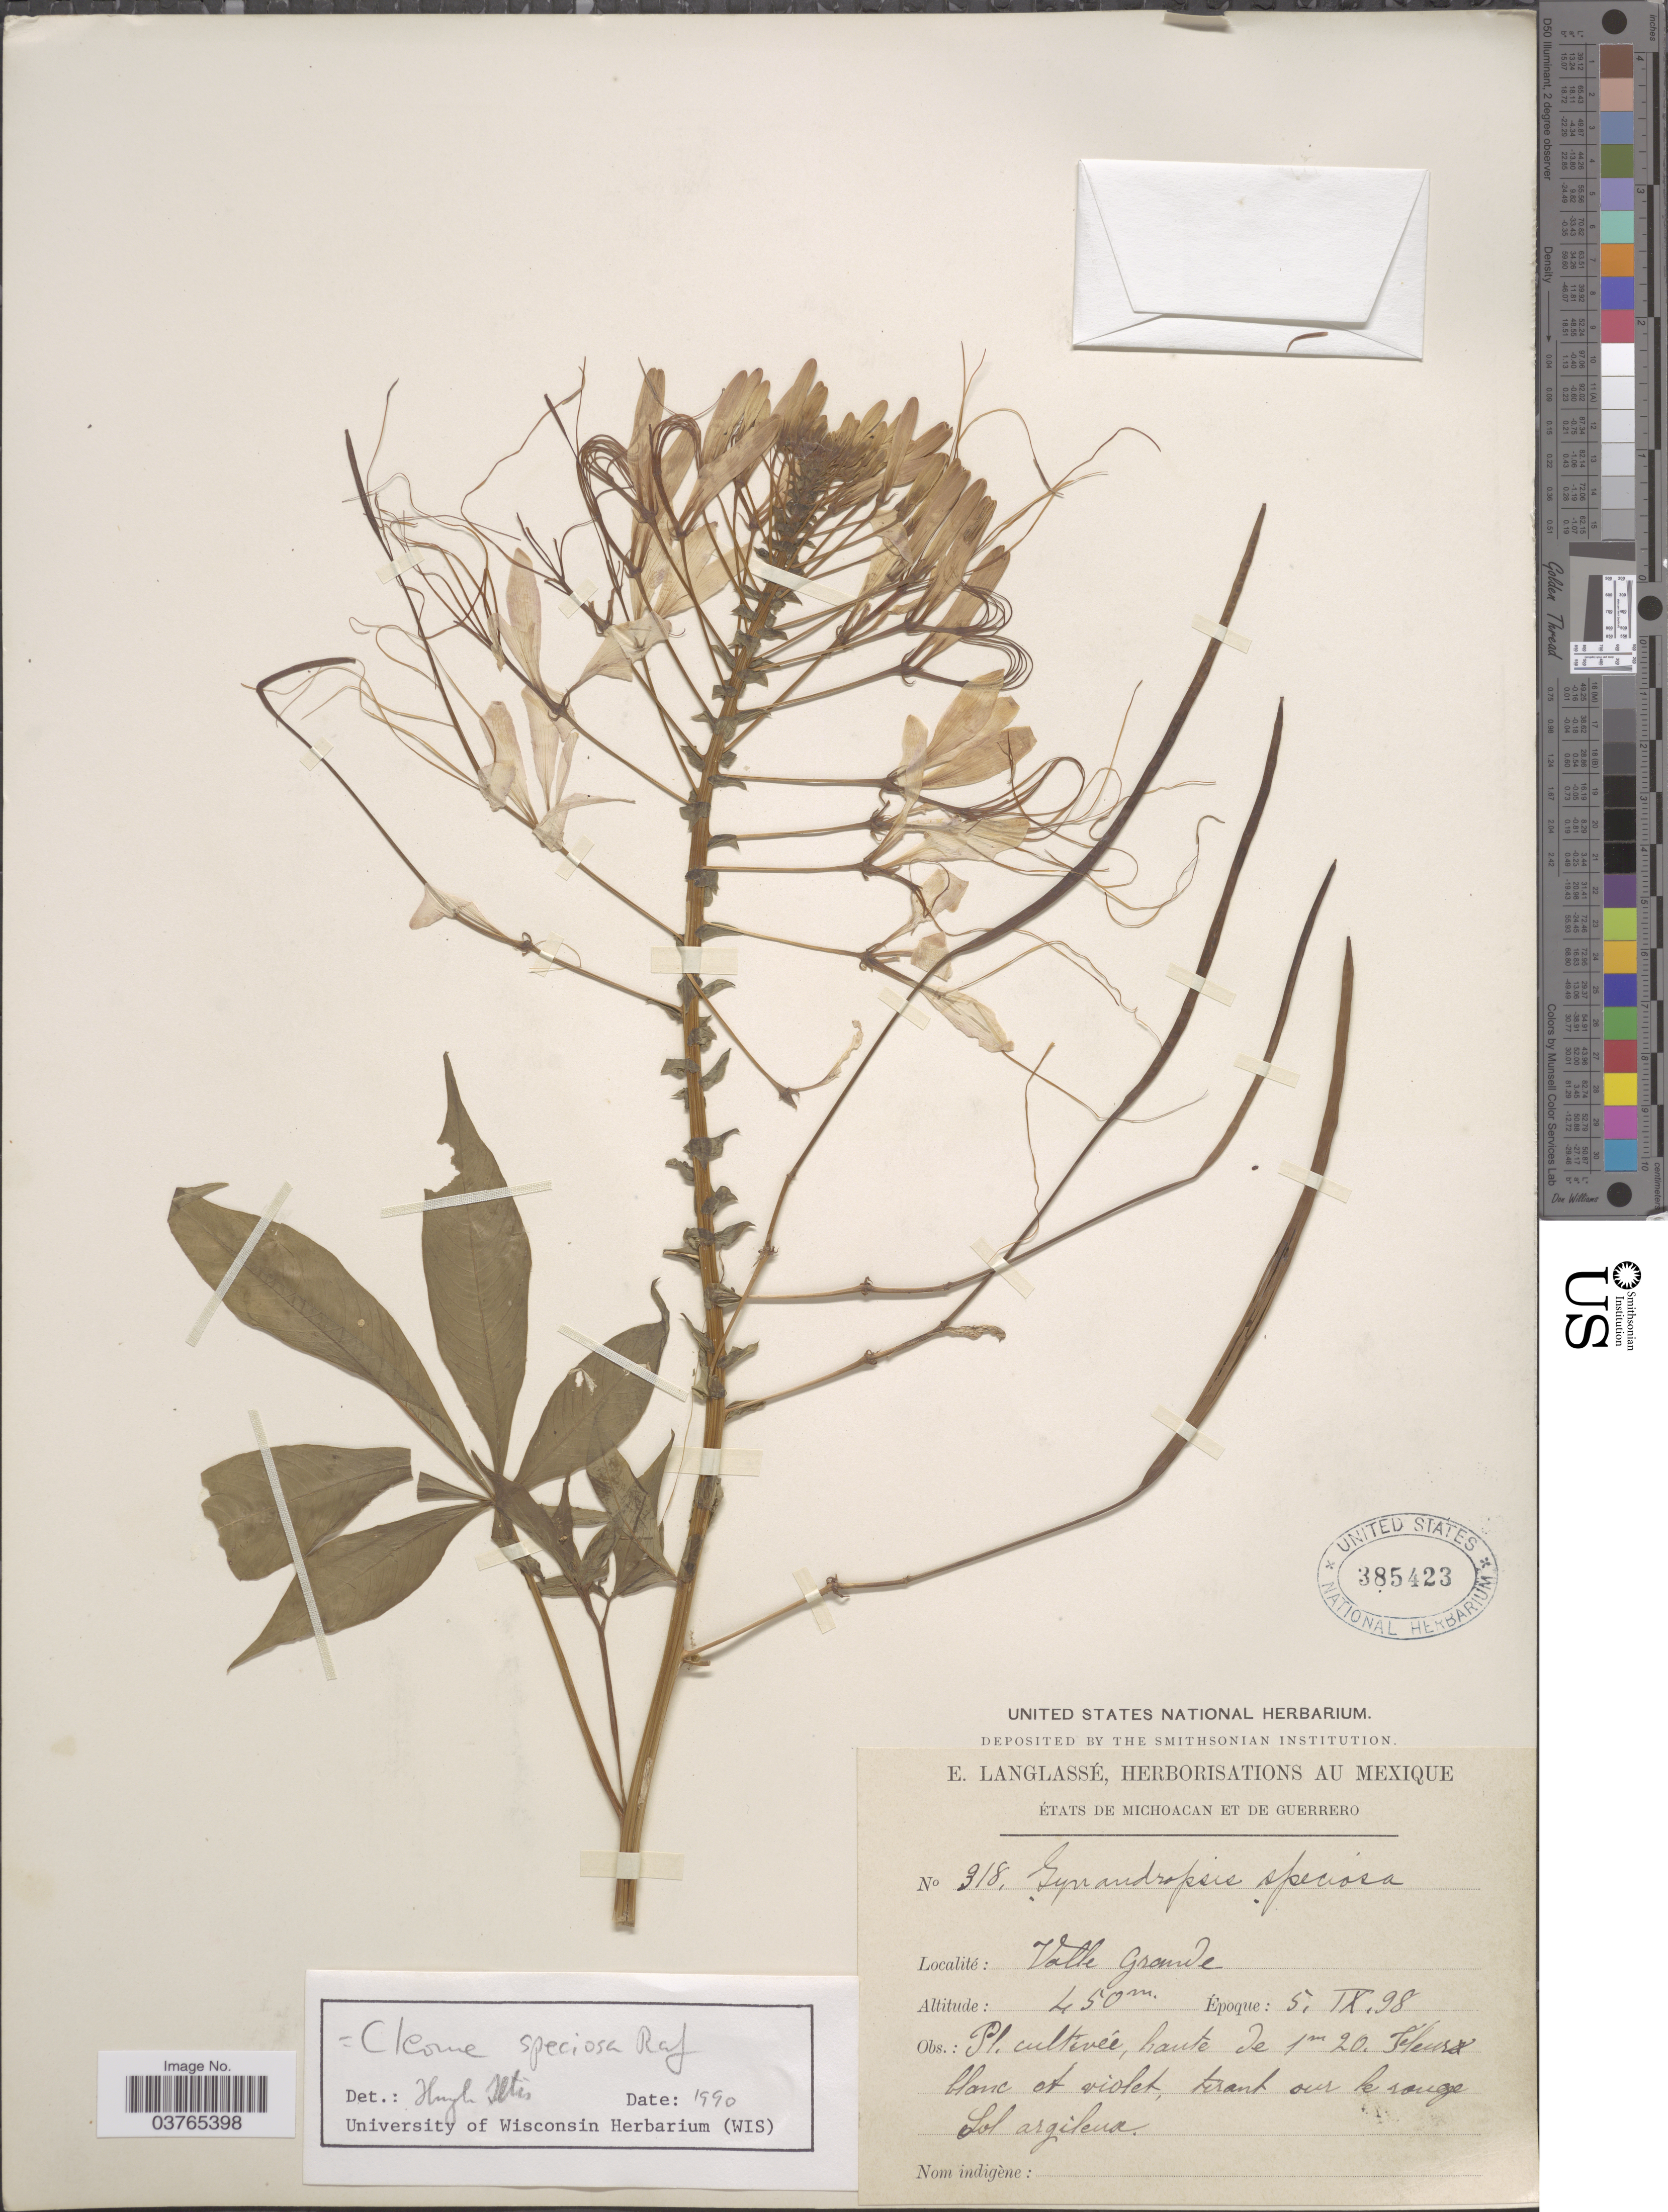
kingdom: Plantae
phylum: Tracheophyta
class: Magnoliopsida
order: Brassicales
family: Cleomaceae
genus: Cleoserrata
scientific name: Cleoserrata speciosa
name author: (Raf.) Iltis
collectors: E. Langlassé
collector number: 318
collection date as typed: Transcribed d/m/y: 5/9/98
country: Mexico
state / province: Michoacán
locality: Valle Grande.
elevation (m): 450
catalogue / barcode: US 385423